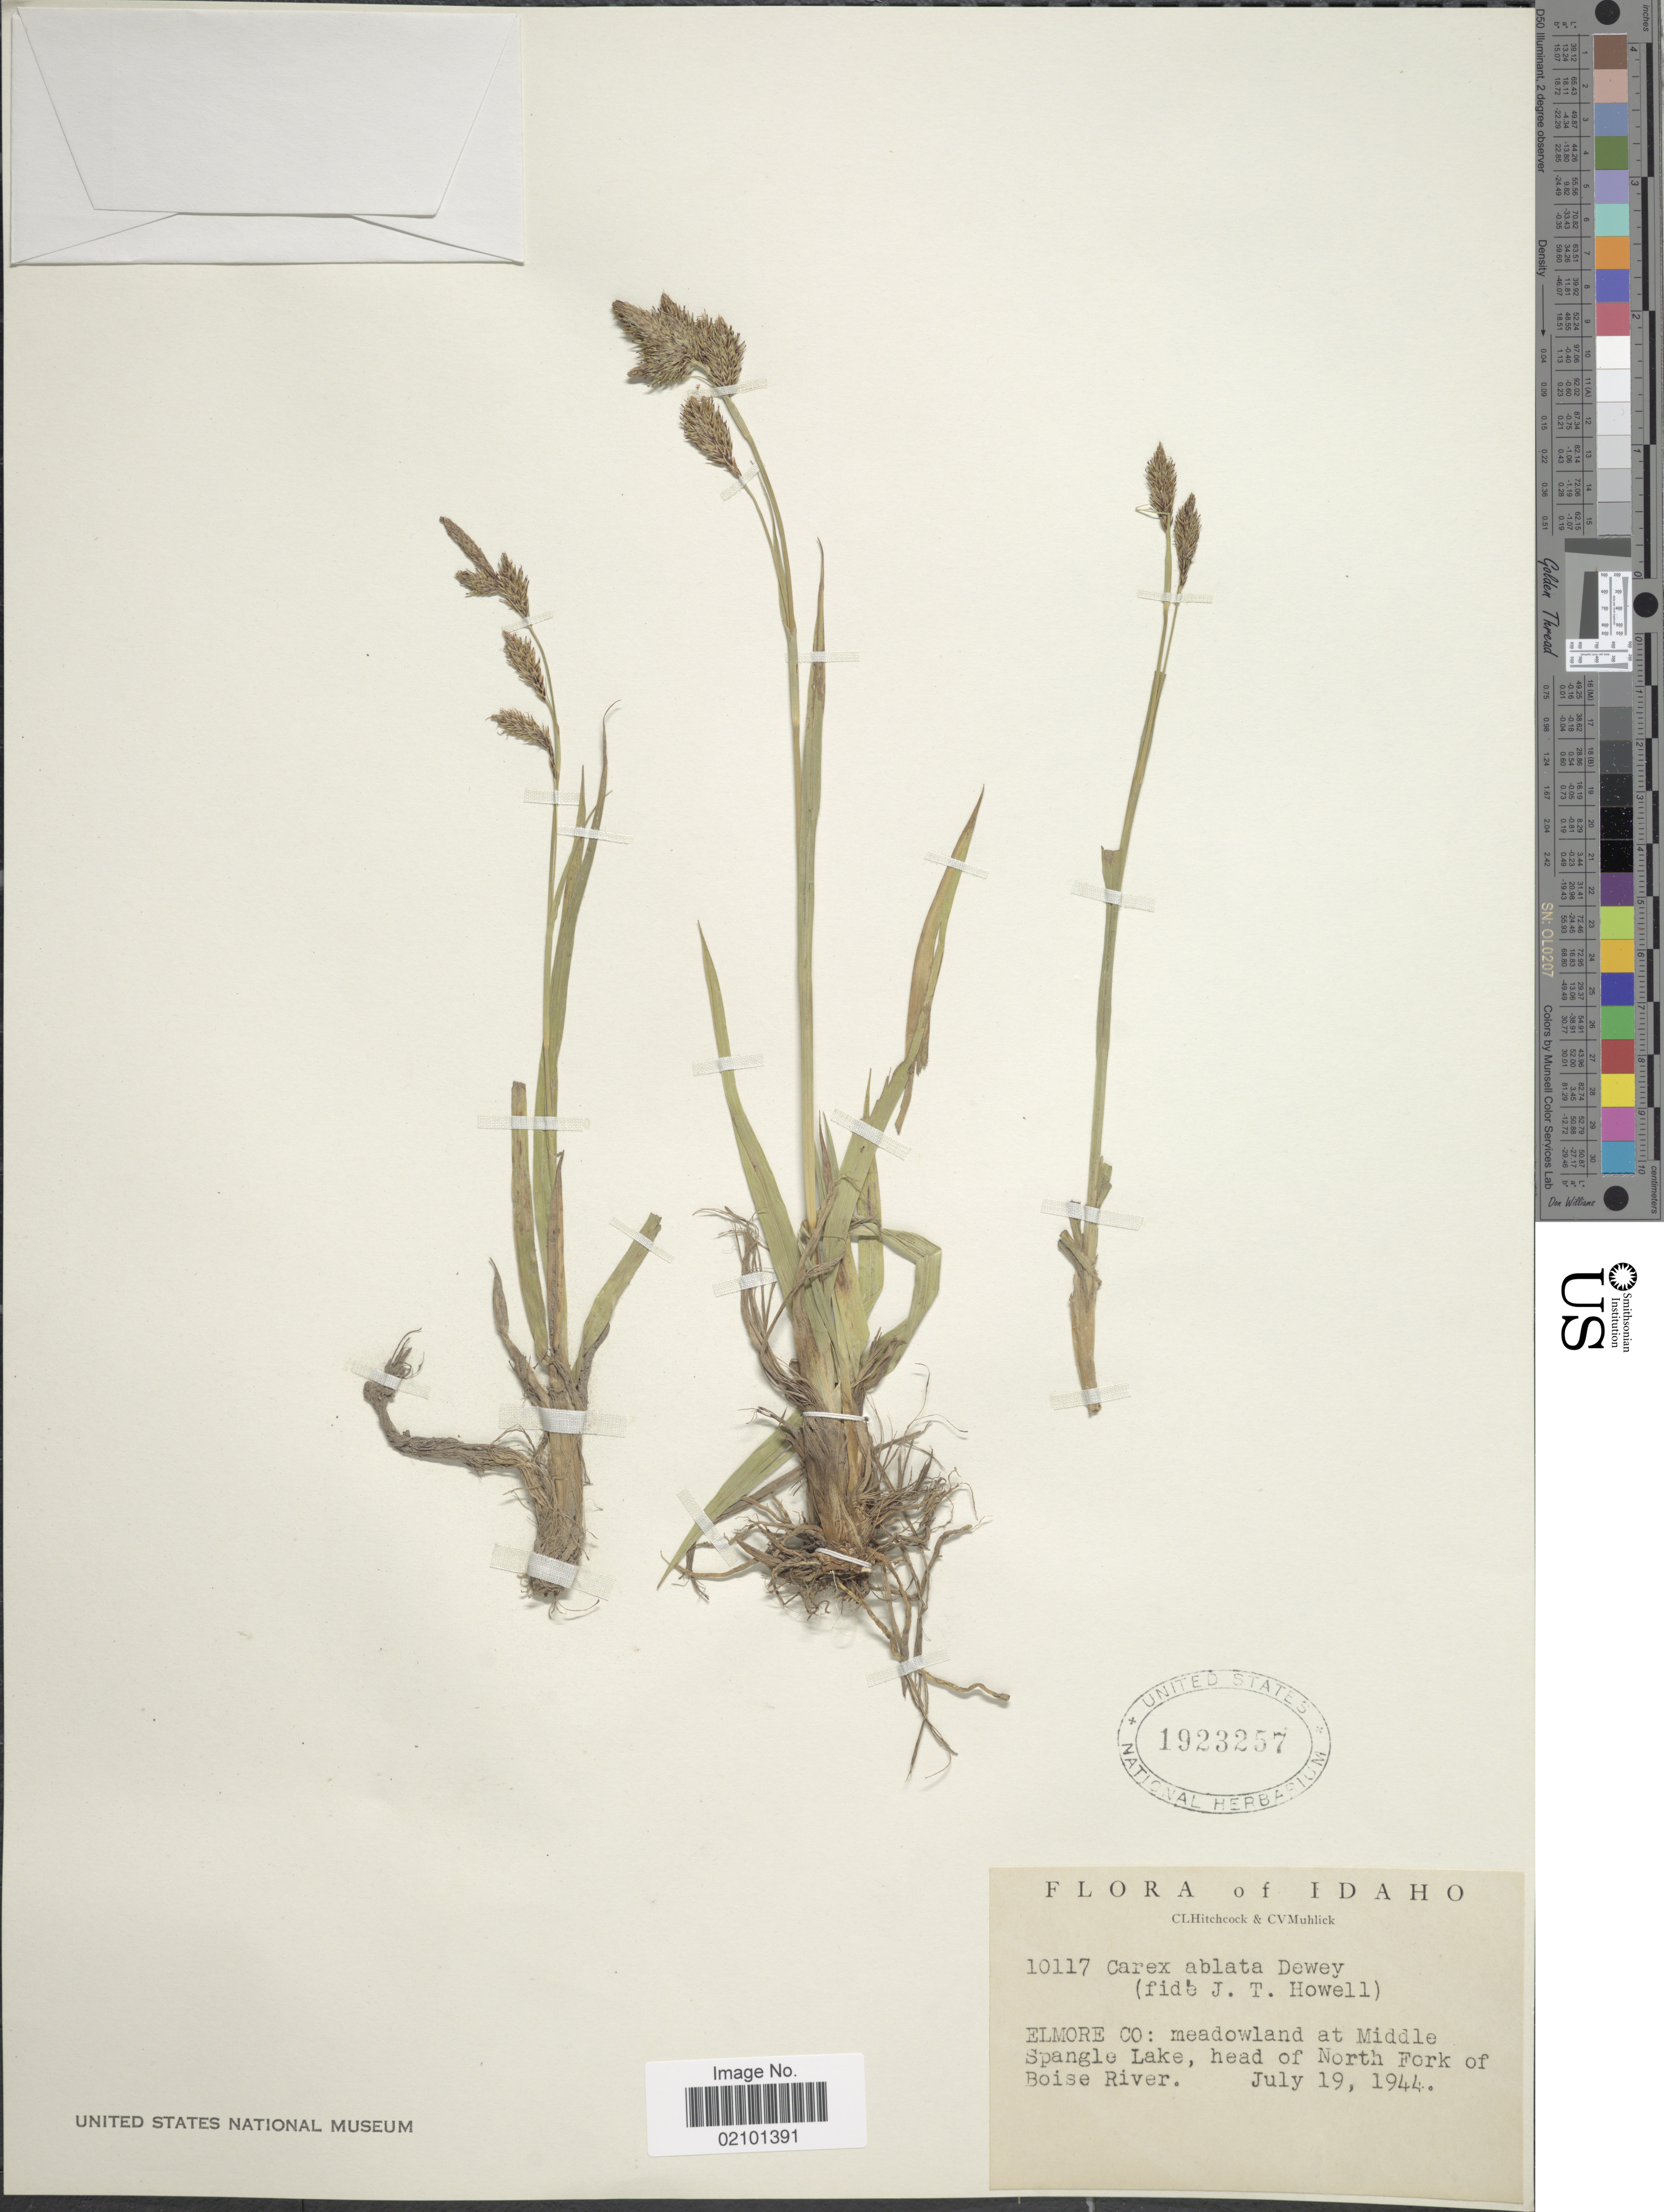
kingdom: Plantae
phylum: Tracheophyta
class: Liliopsida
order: Poales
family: Cyperaceae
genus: Carex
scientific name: Carex ablata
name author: L.H. Bailey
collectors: C. L. Hitchcock & C. V. Muhlick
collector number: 10117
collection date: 1944-07-19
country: United States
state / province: Idaho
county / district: Elmore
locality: meadowland at Middle Spangle Lake, head of North Fork of Boise River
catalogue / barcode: US 1923257